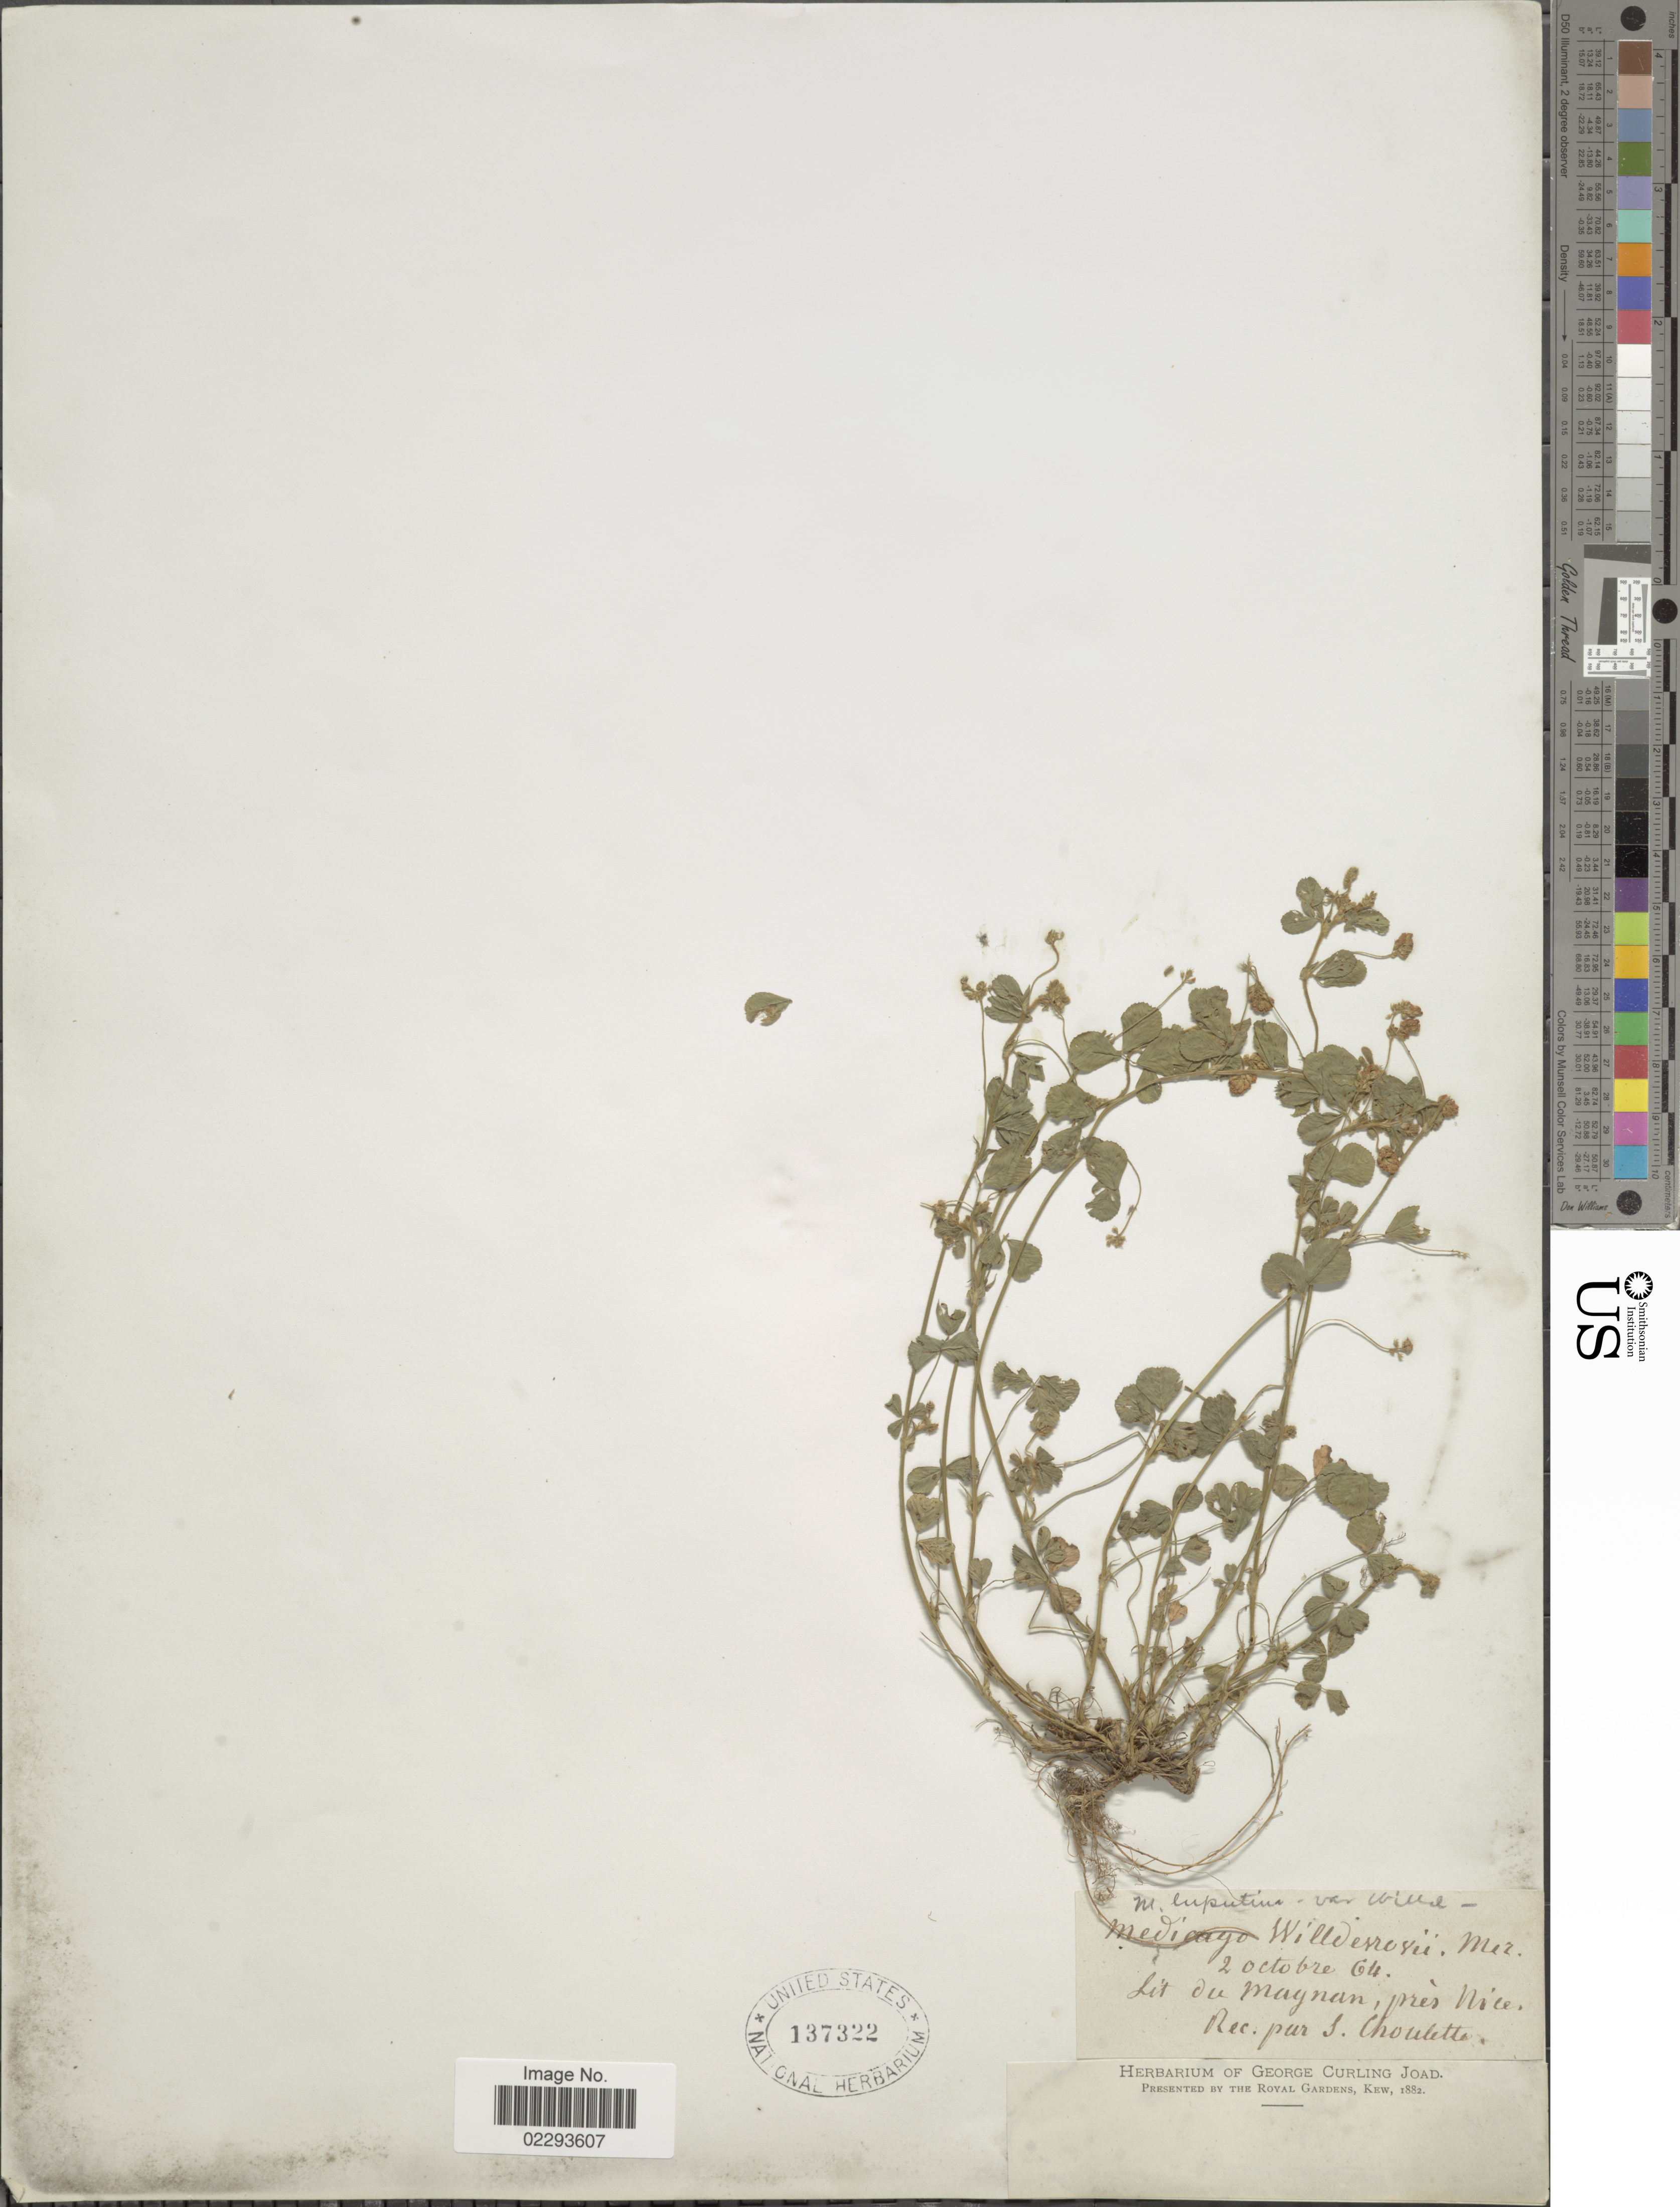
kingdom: Plantae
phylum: Tracheophyta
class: Magnoliopsida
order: Fabales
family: Fabaceae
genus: Medicago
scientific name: Medicago lupulina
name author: L.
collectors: S. Choulette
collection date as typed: Transcribed d/m/y: 2/10/64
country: France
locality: Lit du Magnam, pres Nice.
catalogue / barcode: US 137322